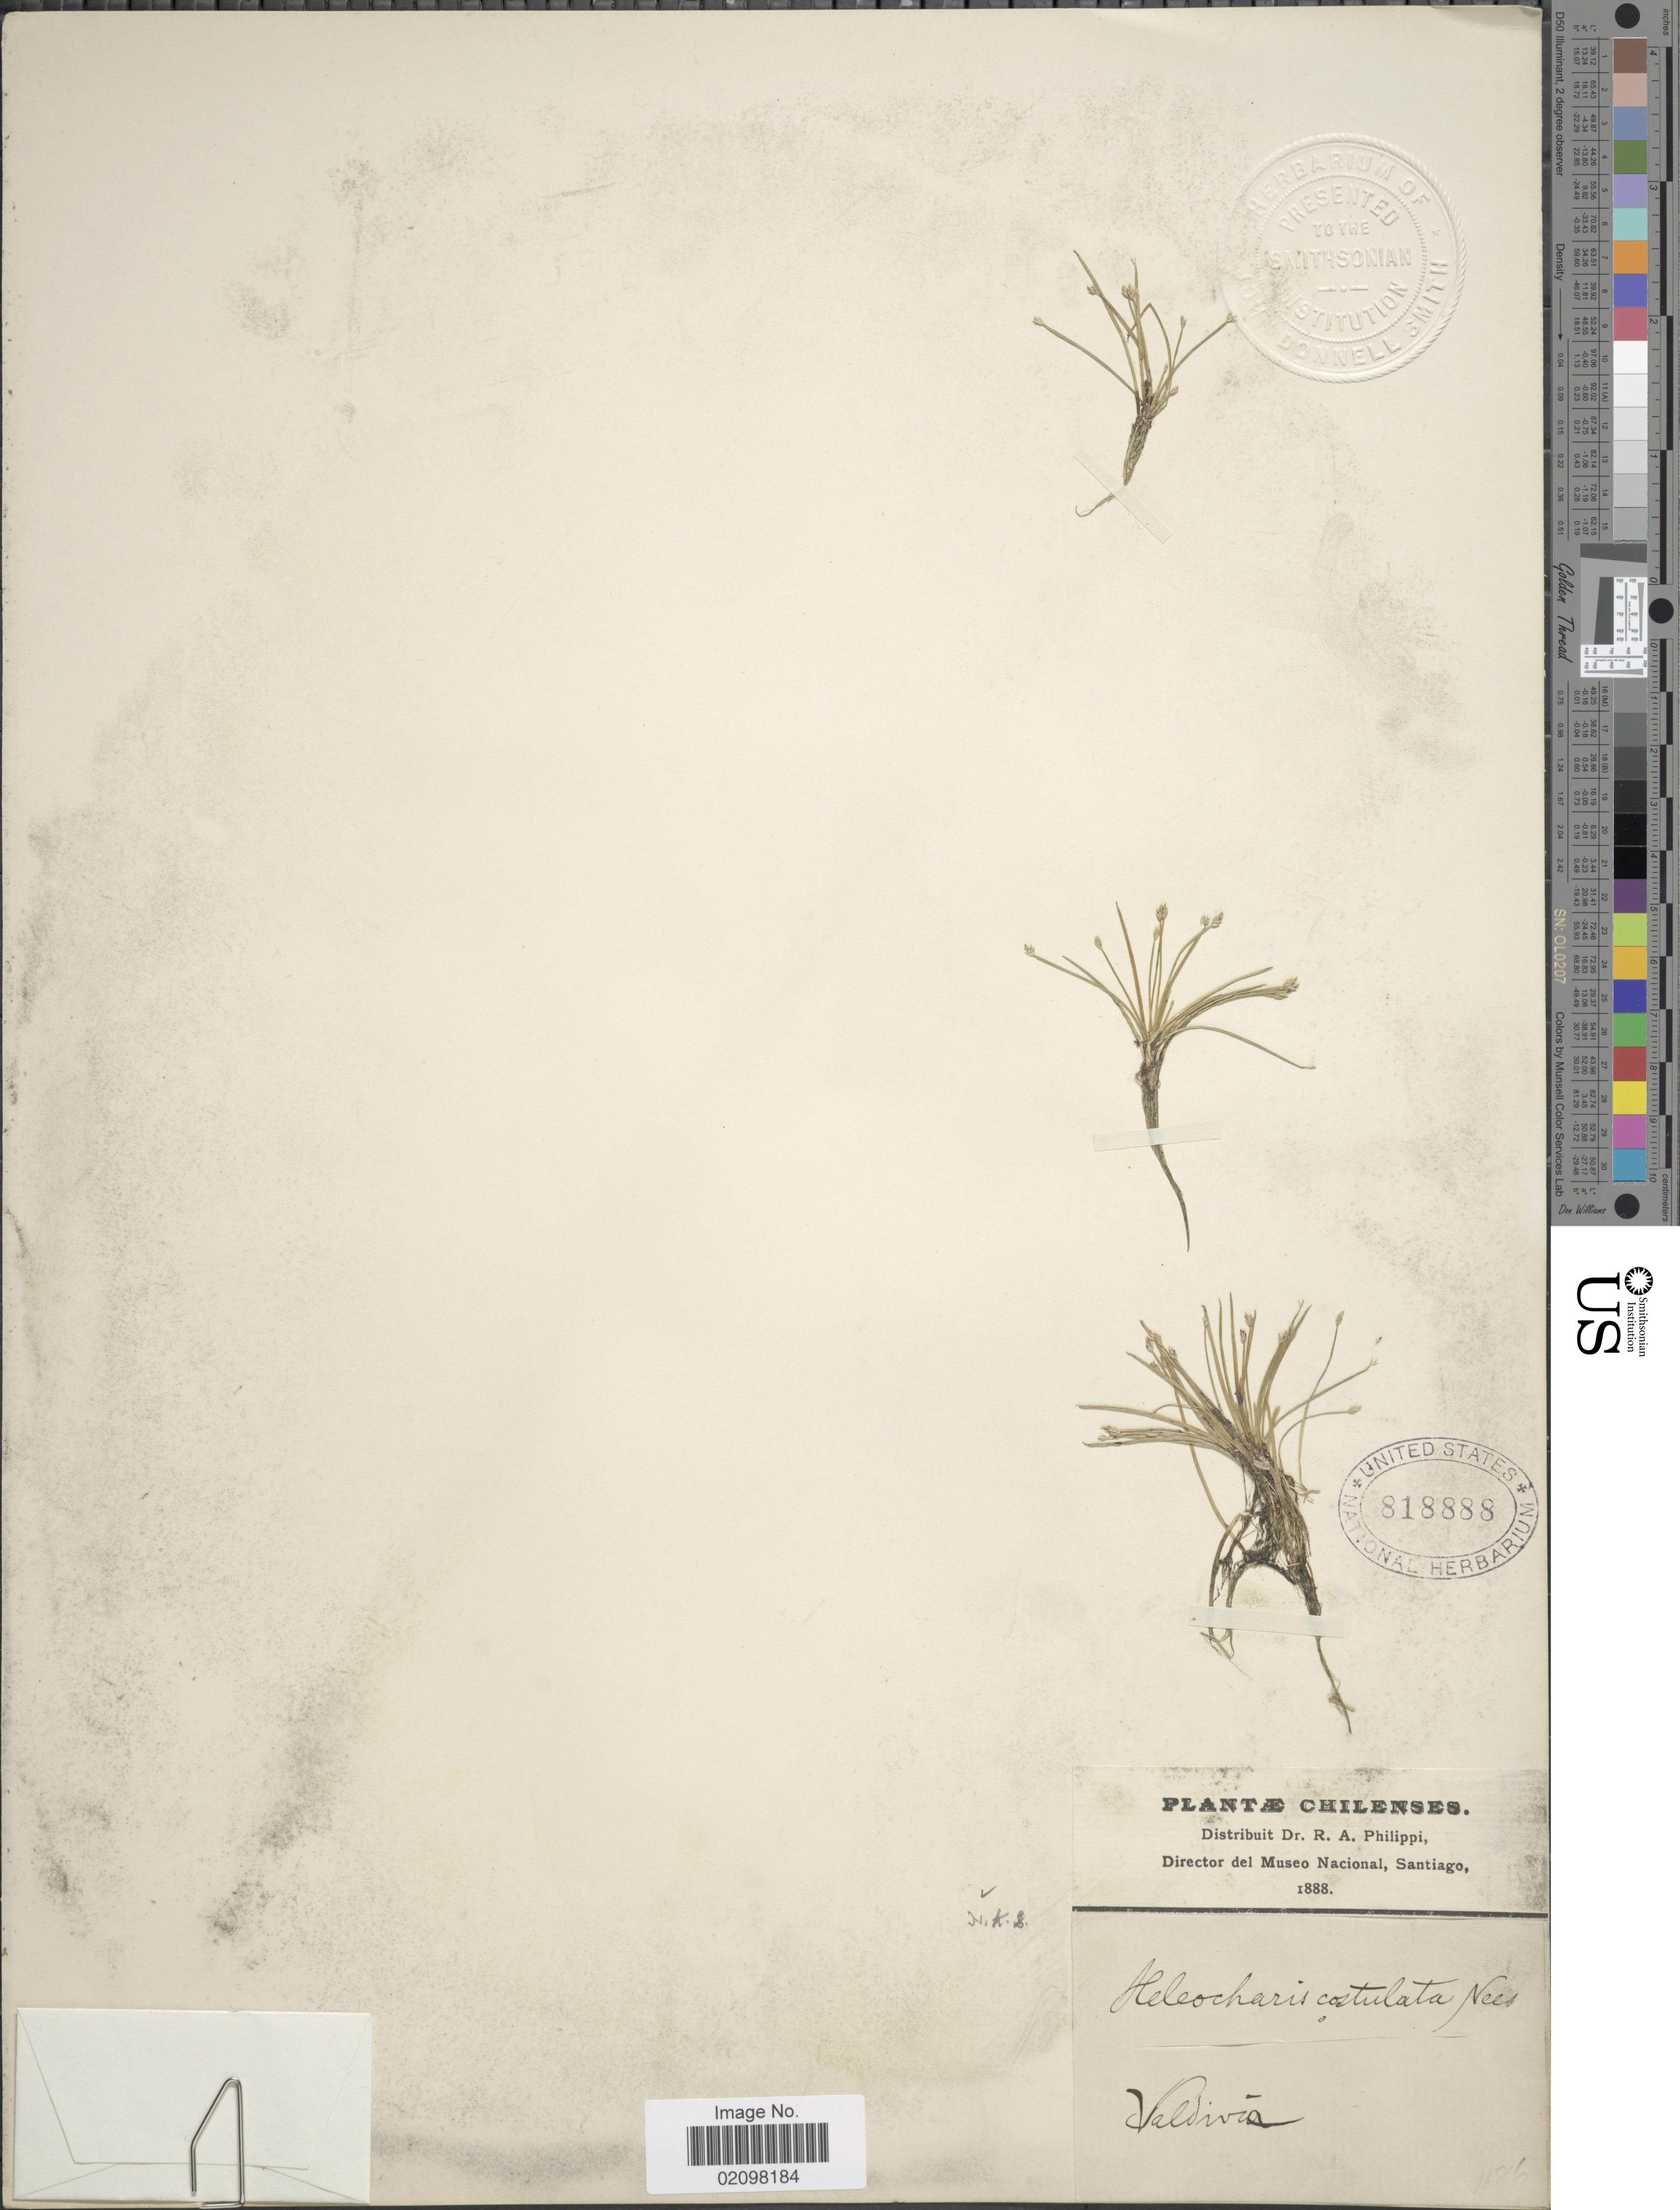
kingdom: Plantae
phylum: Tracheophyta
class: Liliopsida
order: Poales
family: Cyperaceae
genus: Eleocharis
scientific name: Eleocharis exigua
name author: (Kunth) Roem. & Schult.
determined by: Strong, Mark T., (BOT), Smithsonian Institution - National Museum of Natural History (UNITED STATES)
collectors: ex. herb. R.A. Philippi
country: Chile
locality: Valdivia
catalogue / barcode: US 818888